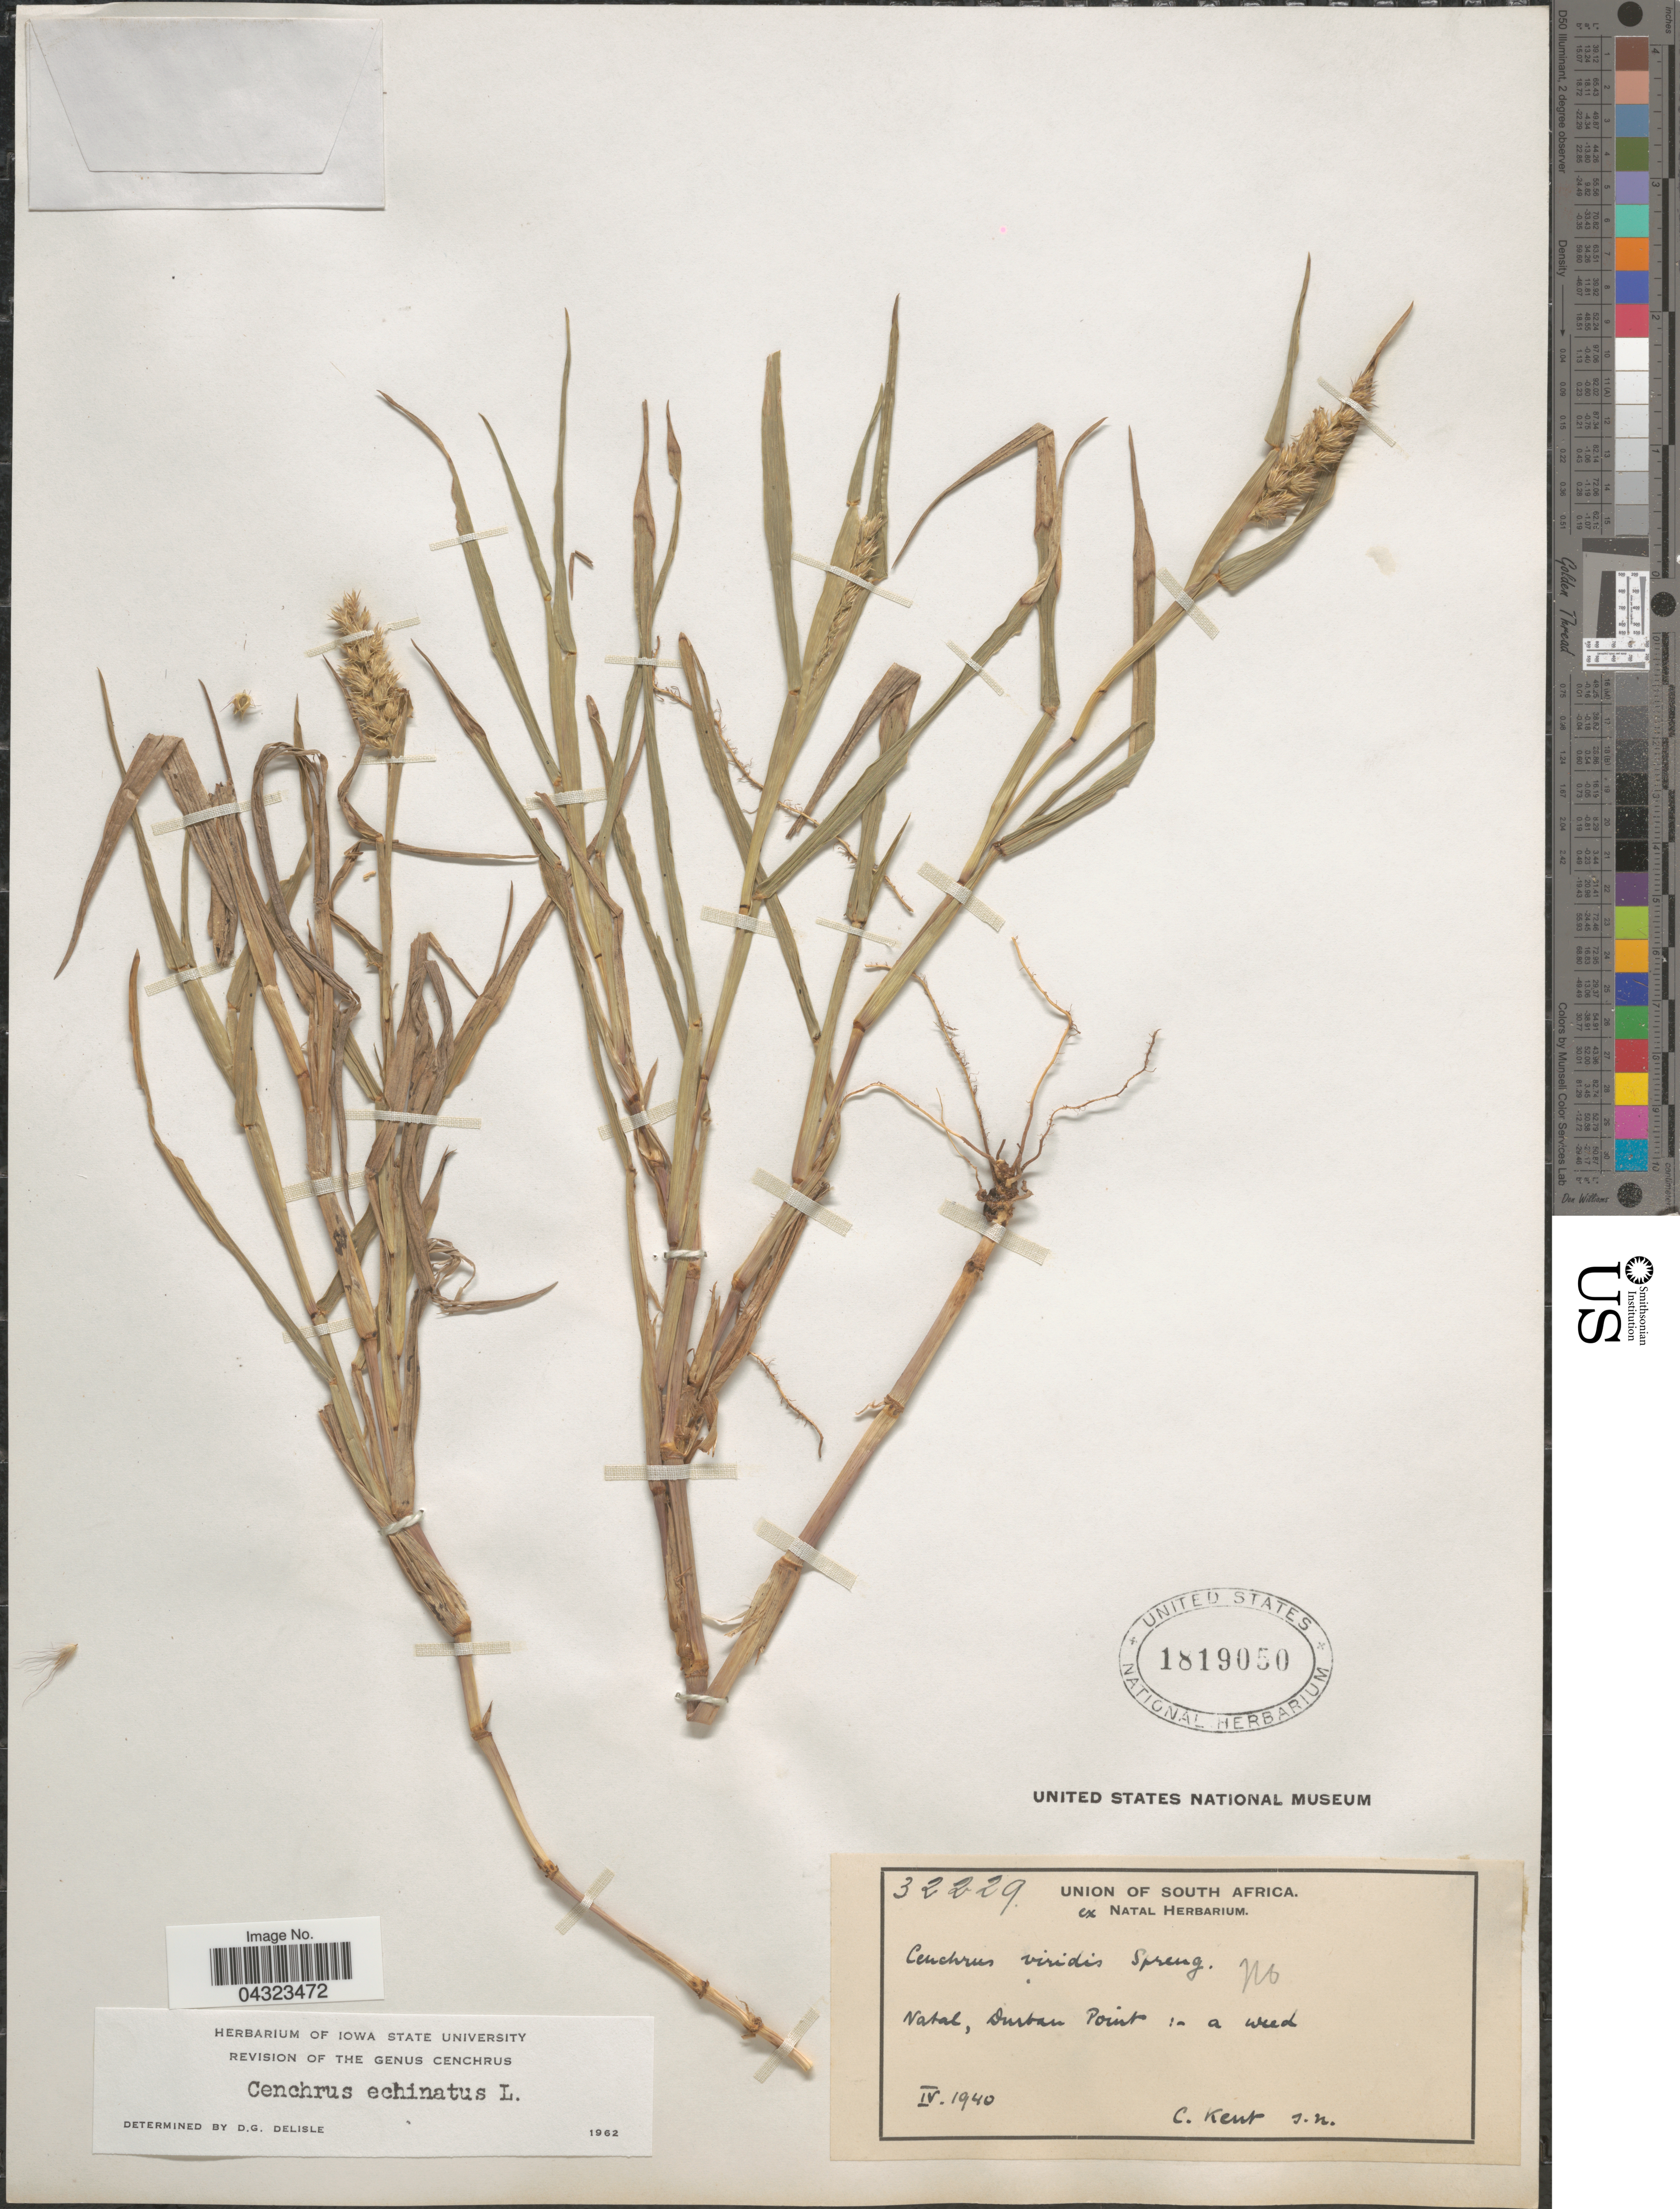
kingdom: Plantae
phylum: Tracheophyta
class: Liliopsida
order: Poales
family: Poaceae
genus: Cenchrus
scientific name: Cenchrus echinatus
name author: L.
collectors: C. Kent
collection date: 1940-04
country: South Africa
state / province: KwaZulu-Natal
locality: Union of South Africa. Natal, Durban Point.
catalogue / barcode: US 1819050